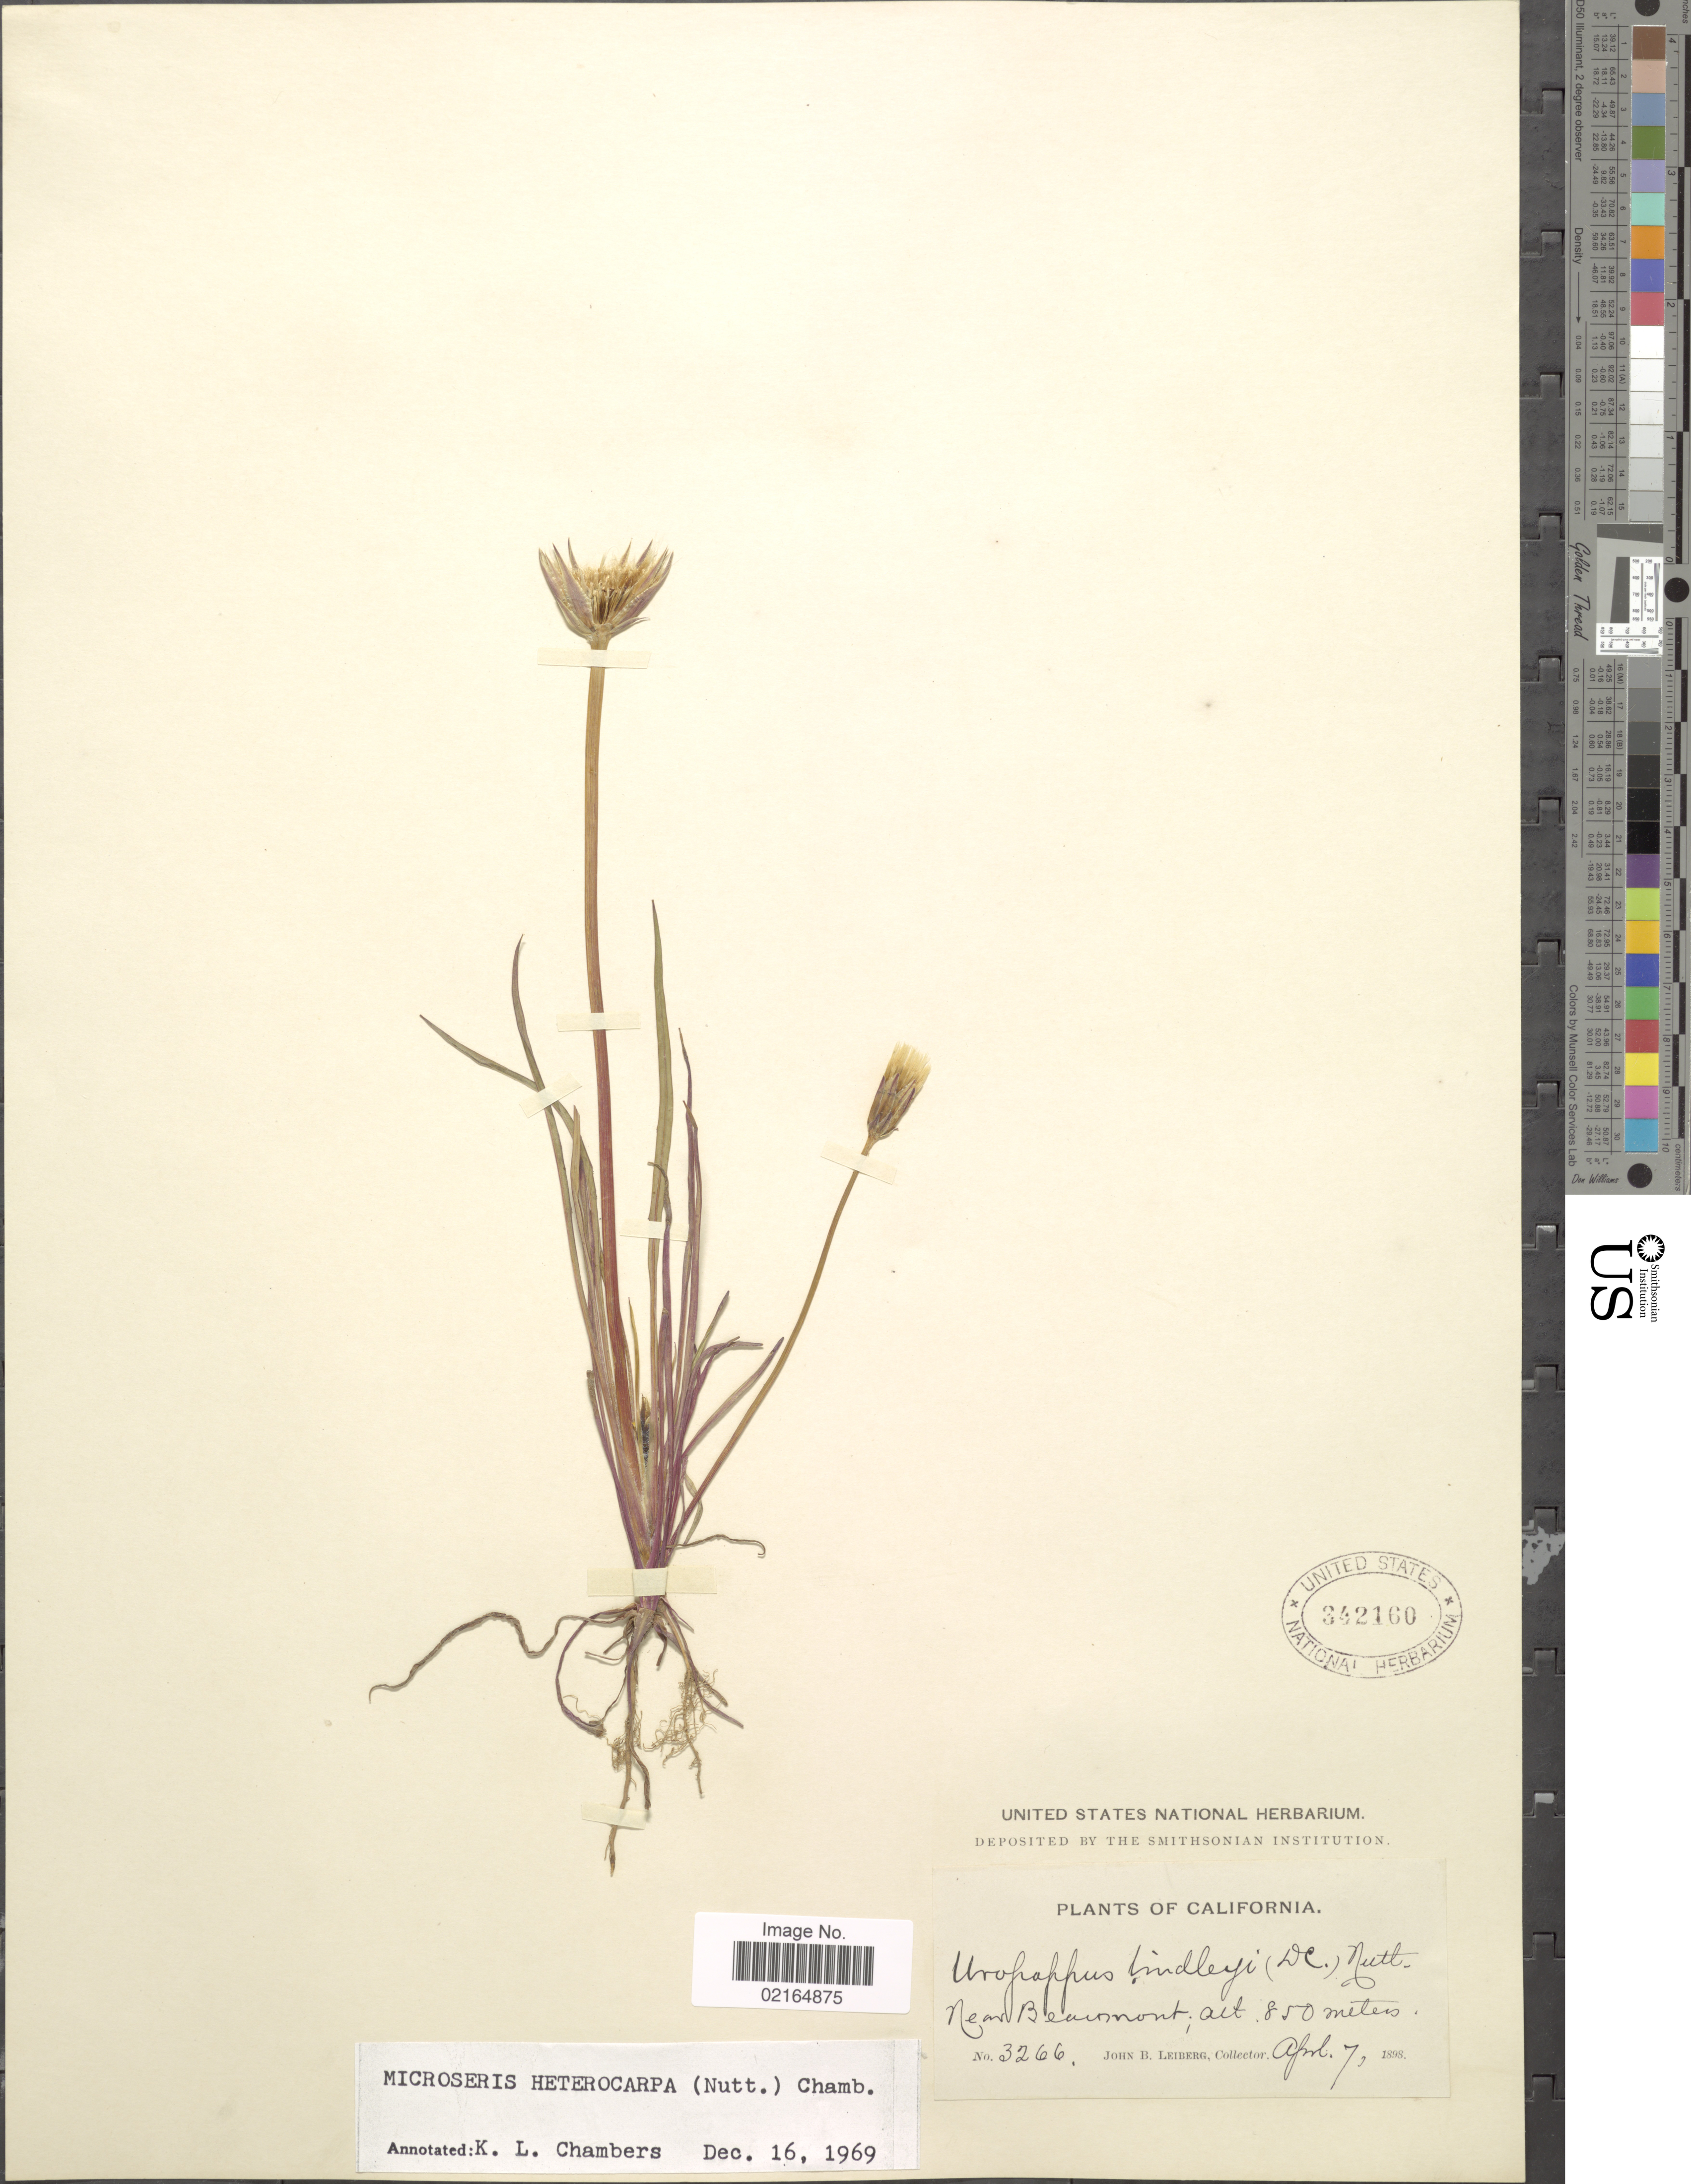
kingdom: Plantae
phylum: Tracheophyta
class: Magnoliopsida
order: Asterales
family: Asteraceae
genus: Microseris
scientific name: Microseris heterocarpa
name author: (Nutt.) K.L. Chambers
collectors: J. B. Leiberg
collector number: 3266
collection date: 1898-04-07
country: United States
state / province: California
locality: Near Beaumont.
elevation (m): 850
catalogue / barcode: US 342160